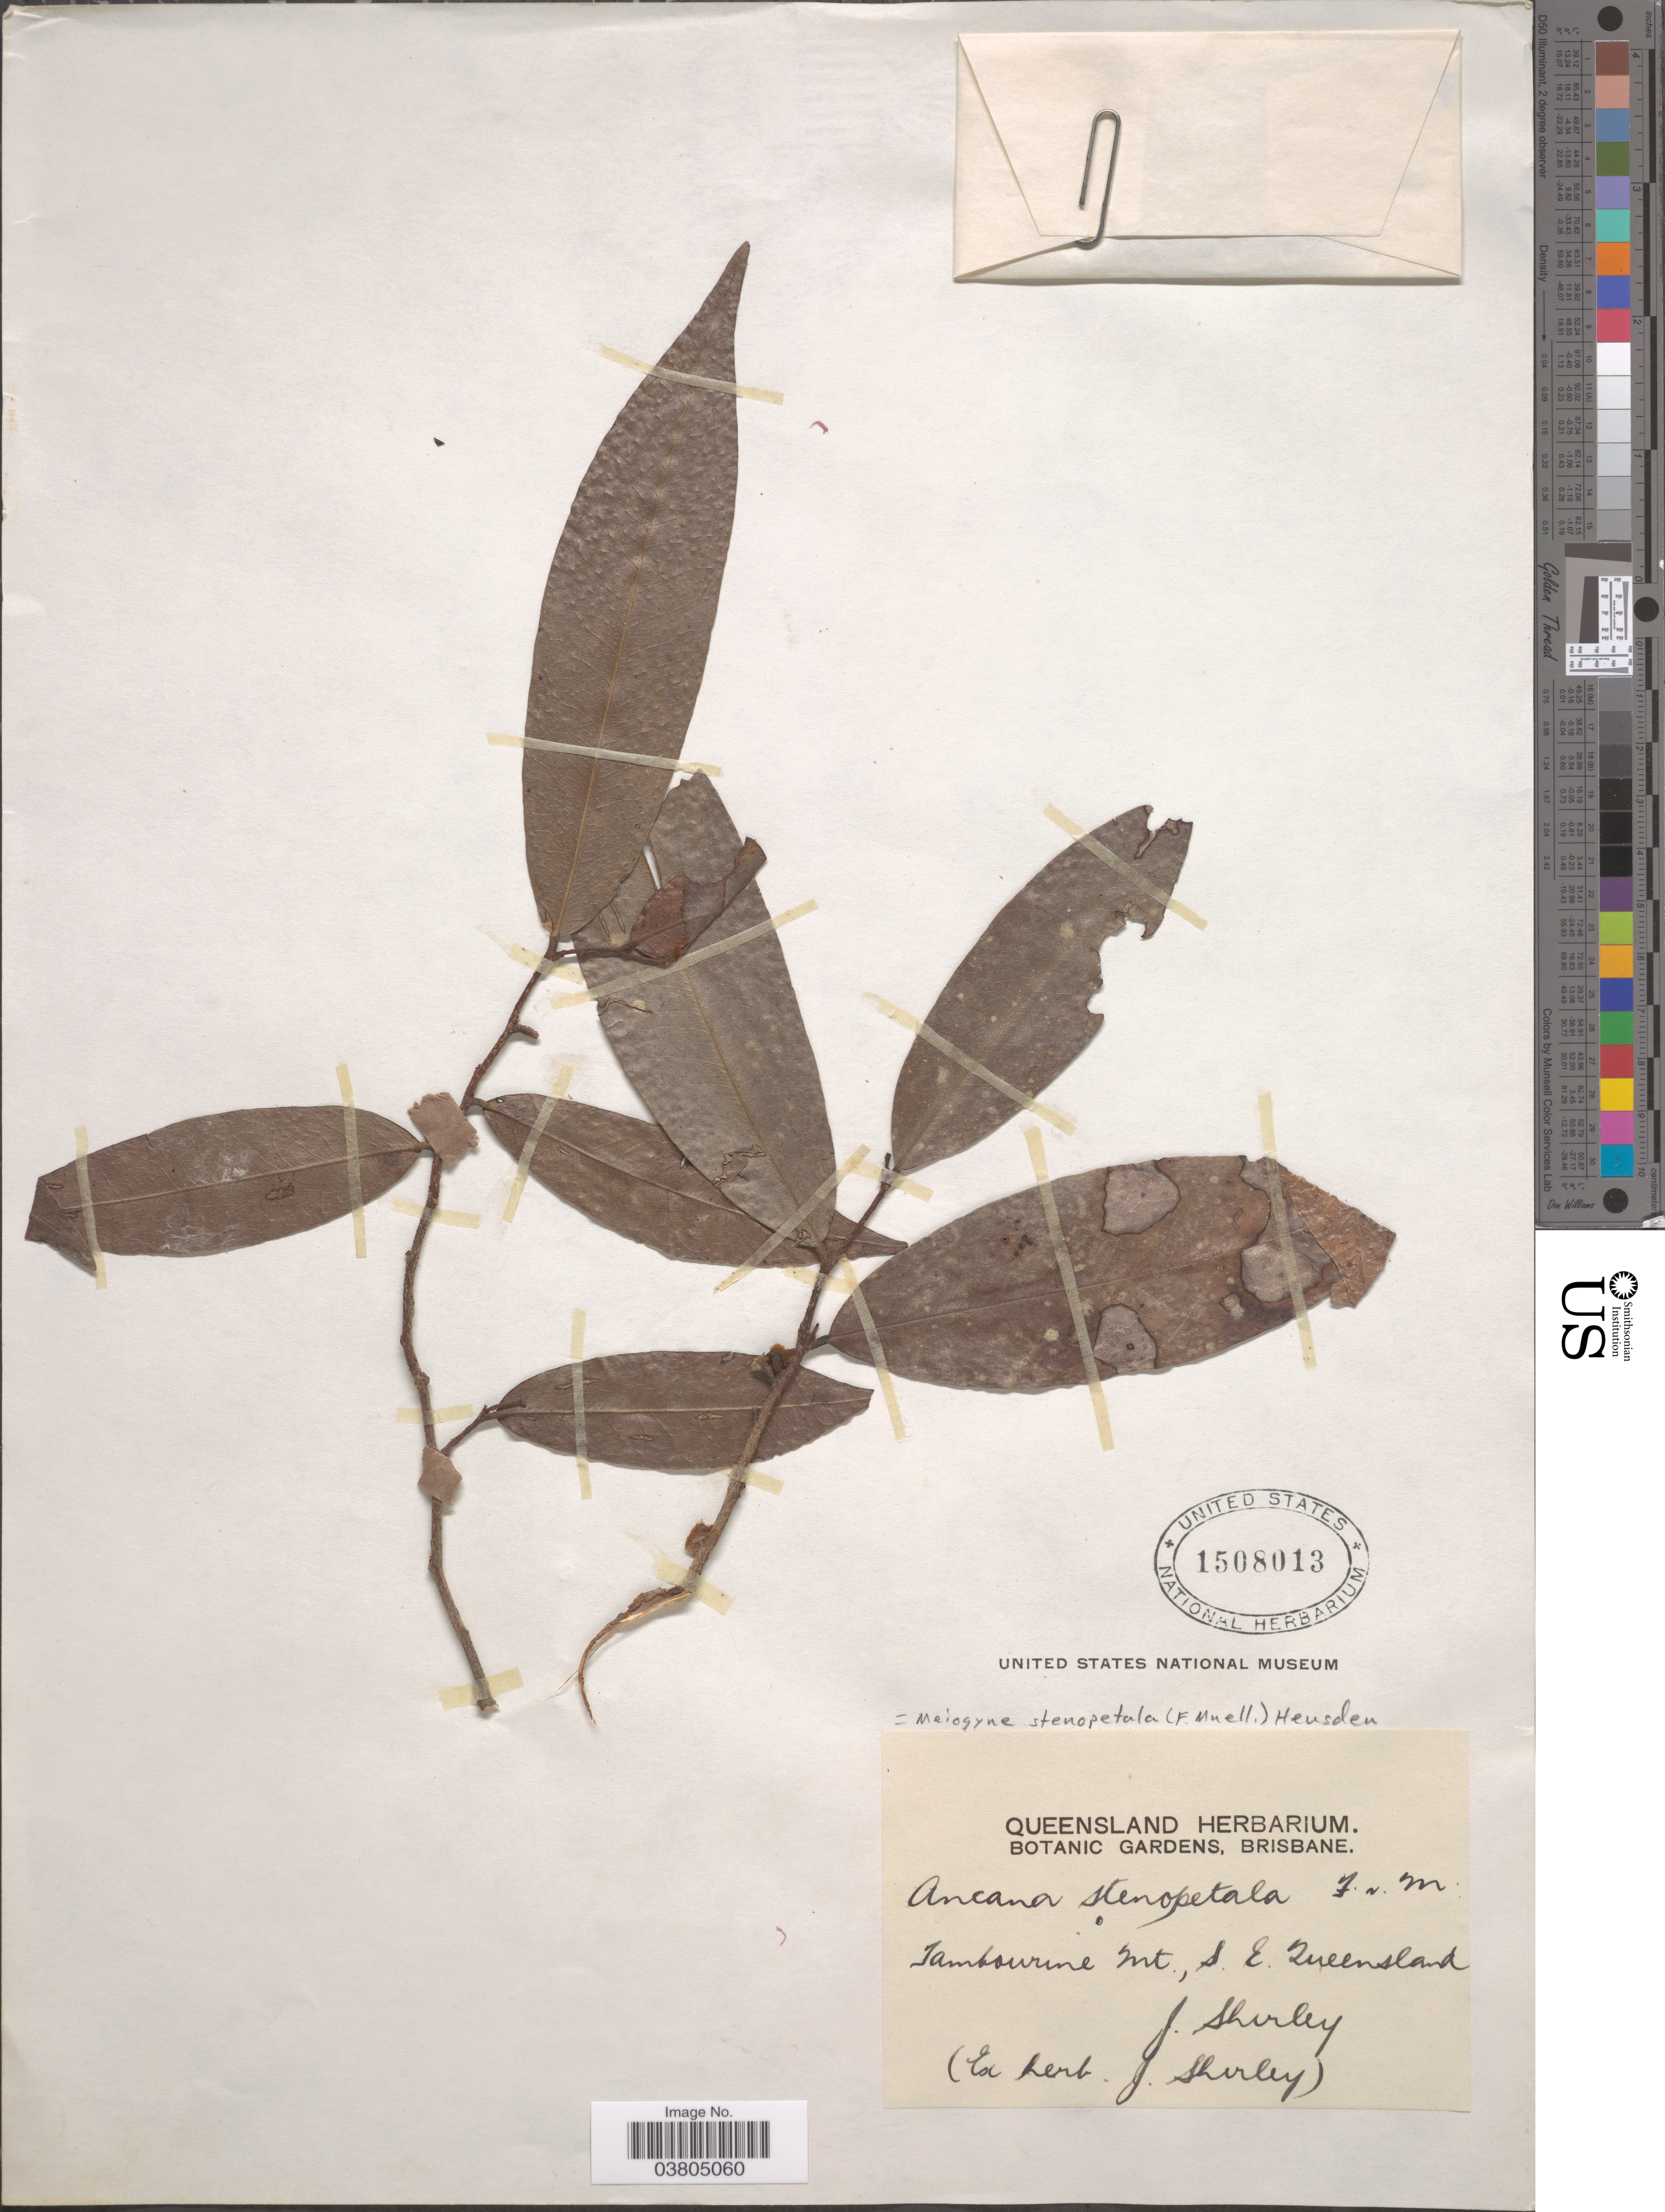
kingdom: Plantae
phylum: Tracheophyta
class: Magnoliopsida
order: Magnoliales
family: Annonaceae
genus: Meiogyne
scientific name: Meiogyne stenopetala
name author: (F. Muell.) Heusden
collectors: J. Shirley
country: Australia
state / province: Queensland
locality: Tambourine Mt., S. E. Queensland.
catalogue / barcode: US 1508013